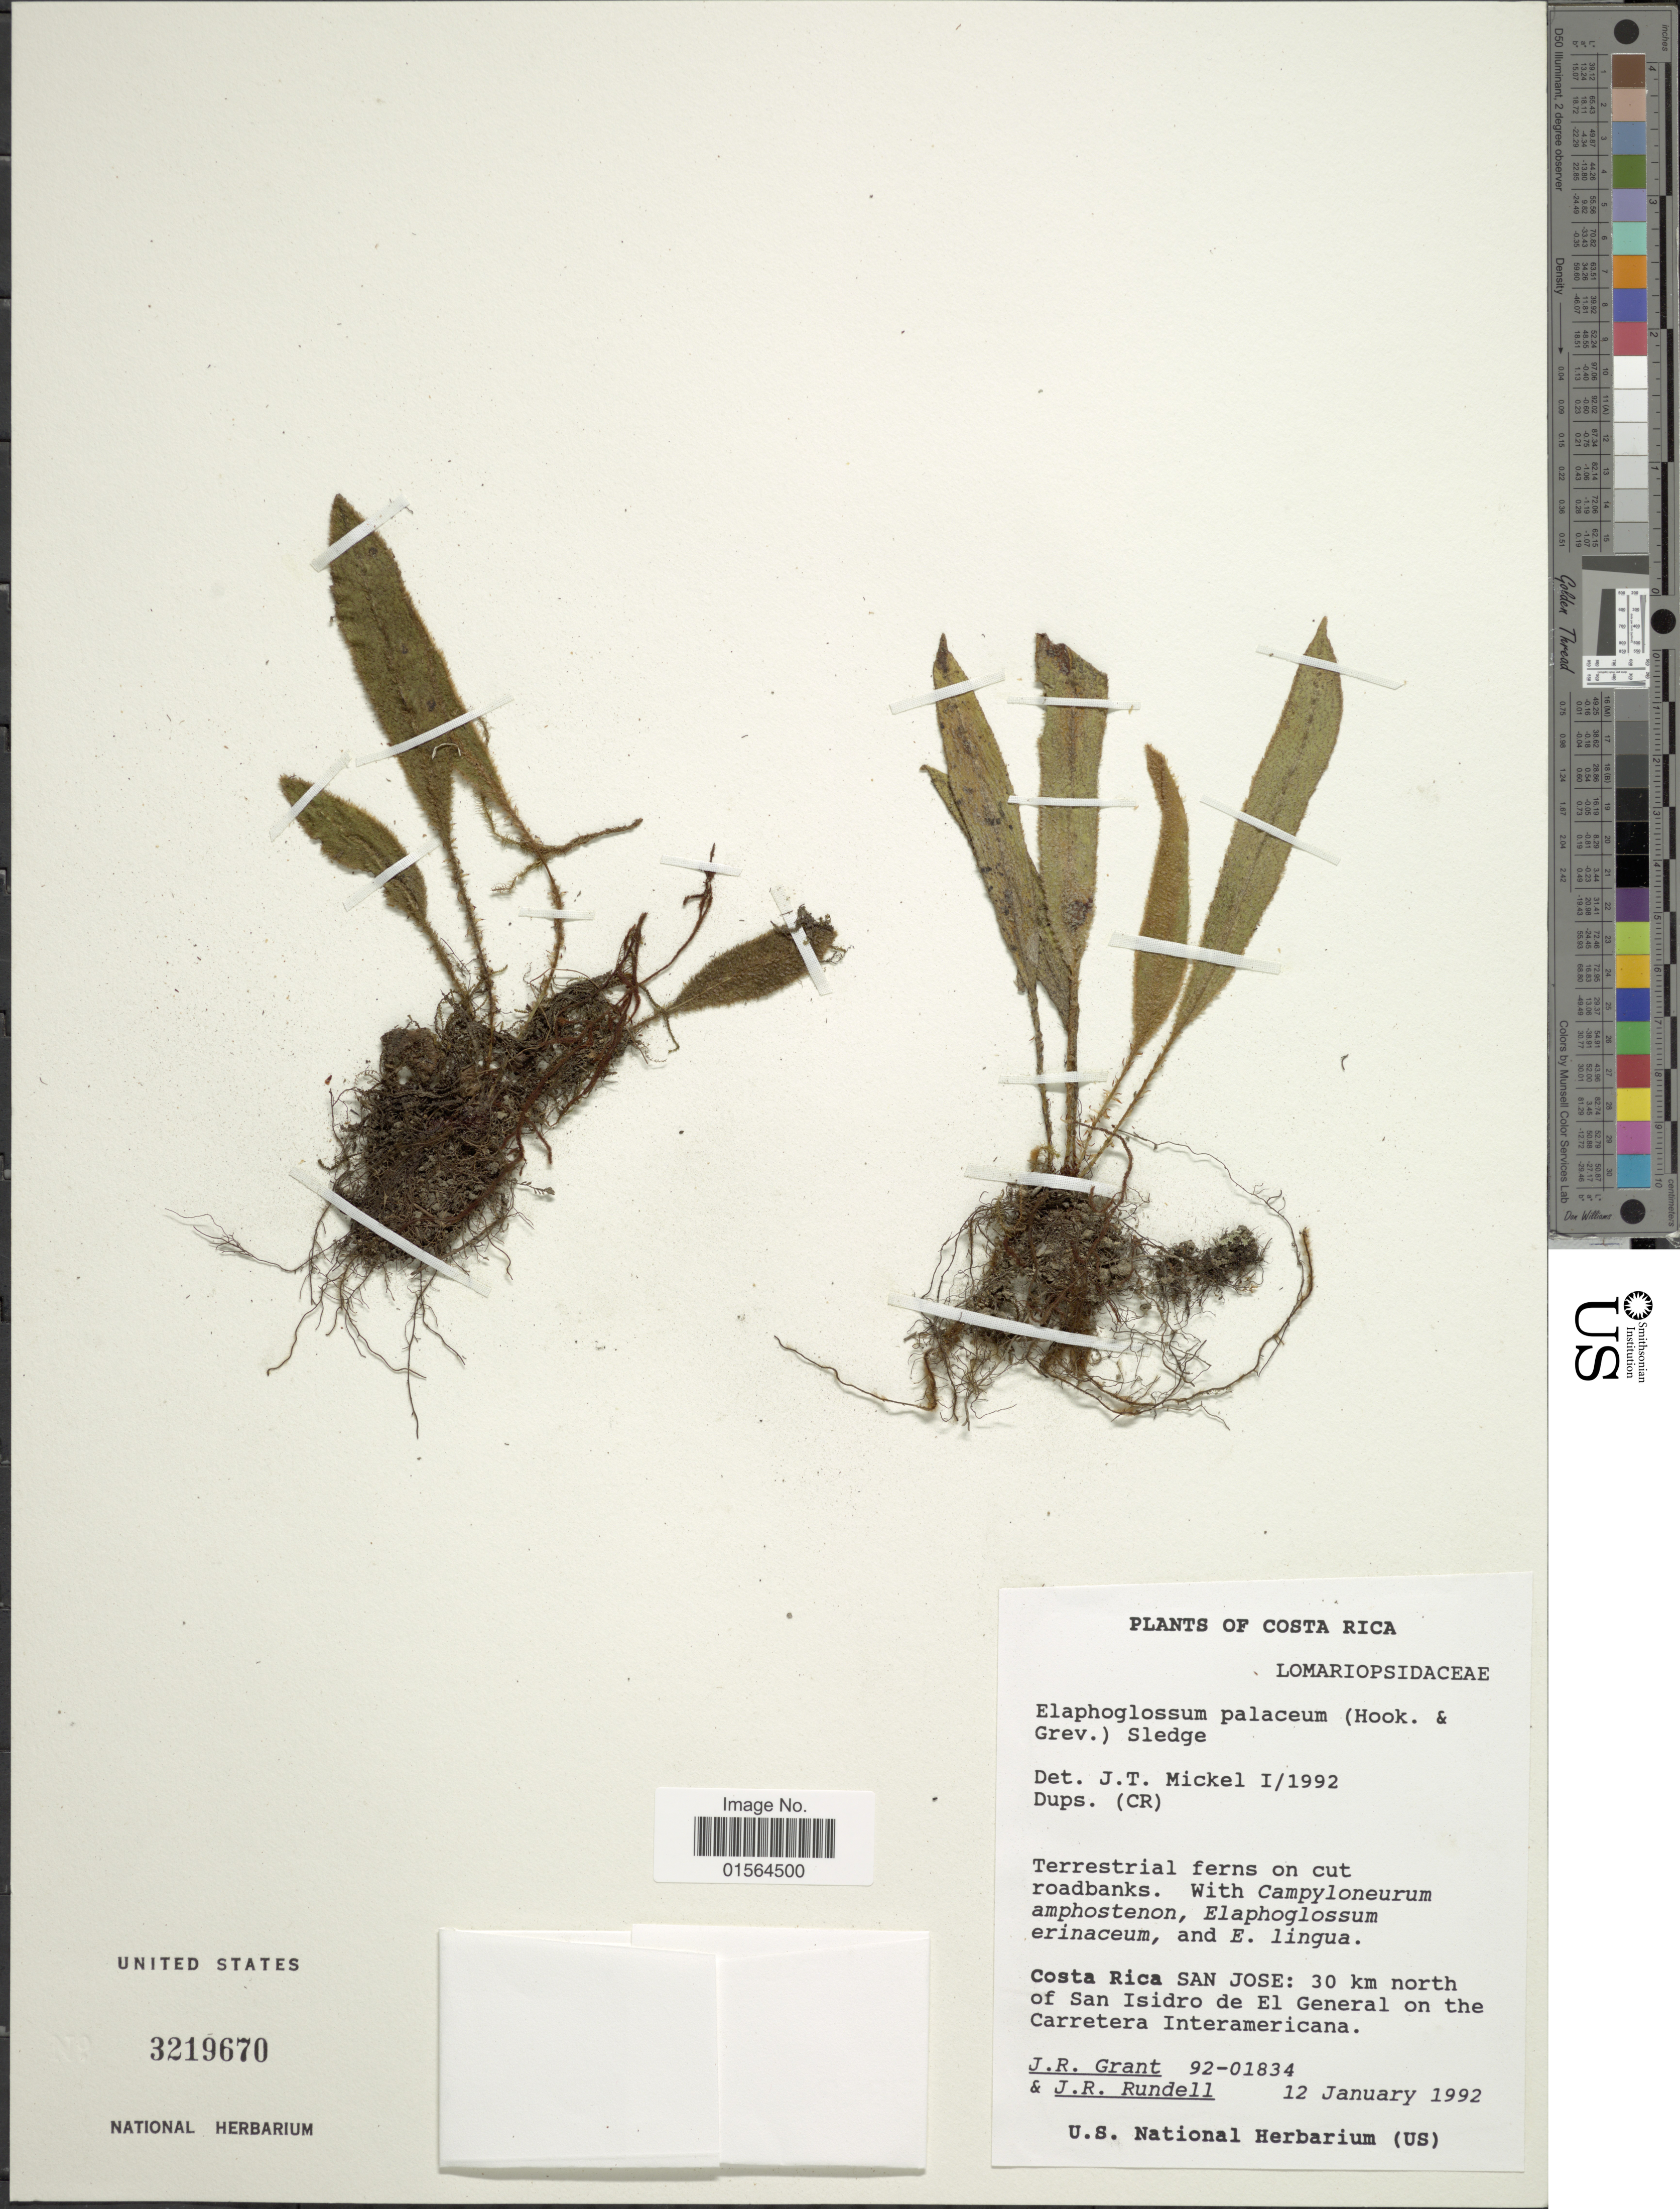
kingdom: Plantae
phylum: Tracheophyta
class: Polypodiopsida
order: Polypodiales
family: Dryopteridaceae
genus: Elaphoglossum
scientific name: Elaphoglossum paleaceum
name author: (Hook. & Grev.) Sledge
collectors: J. Grant & J. R. Rundell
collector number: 92-01834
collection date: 1992-01-12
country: Costa Rica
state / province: San José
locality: San Jose: 30 km north of San Isidro de El GEneral on the Carretera Interamericana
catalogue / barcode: US 3219670